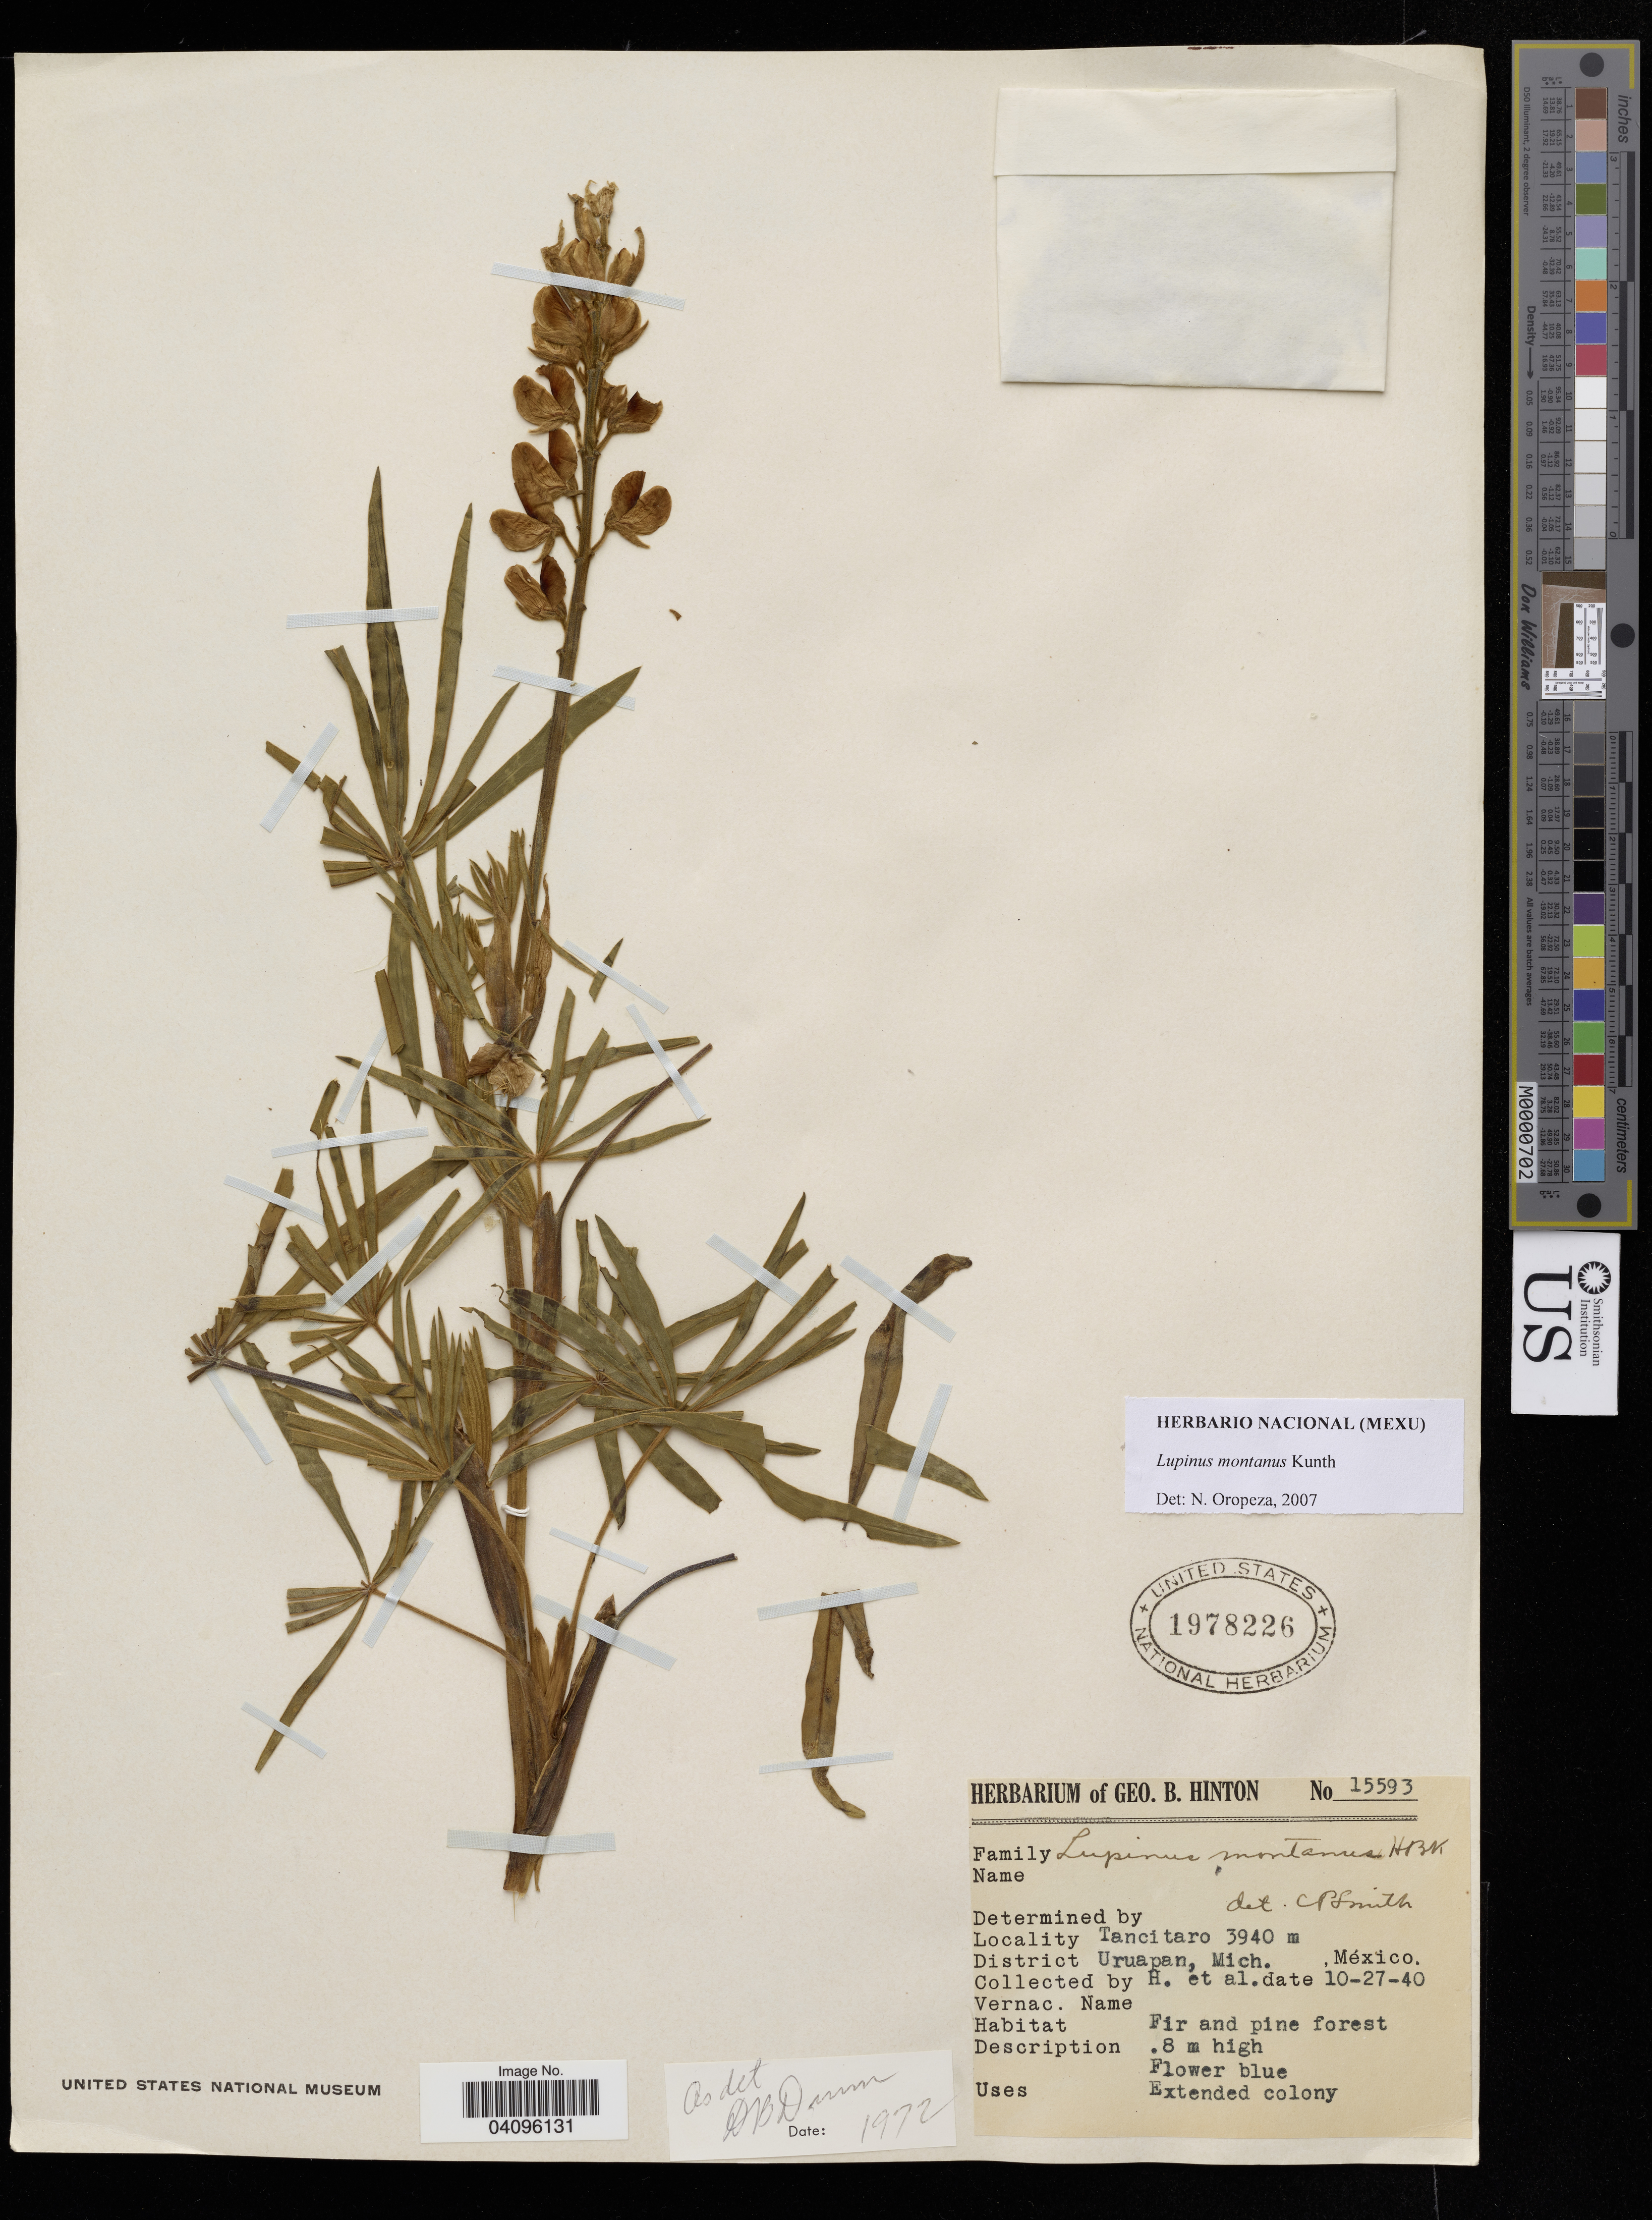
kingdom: Plantae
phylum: Tracheophyta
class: Magnoliopsida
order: Fabales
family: Fabaceae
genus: Lupinus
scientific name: Lupinus montanus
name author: Kunth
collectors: G. B. Hinton & et al.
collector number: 15593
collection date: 1940-10-27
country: Mexico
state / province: Michoacán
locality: Tancitaro. Uruapan.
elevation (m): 3940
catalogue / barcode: US 1978226